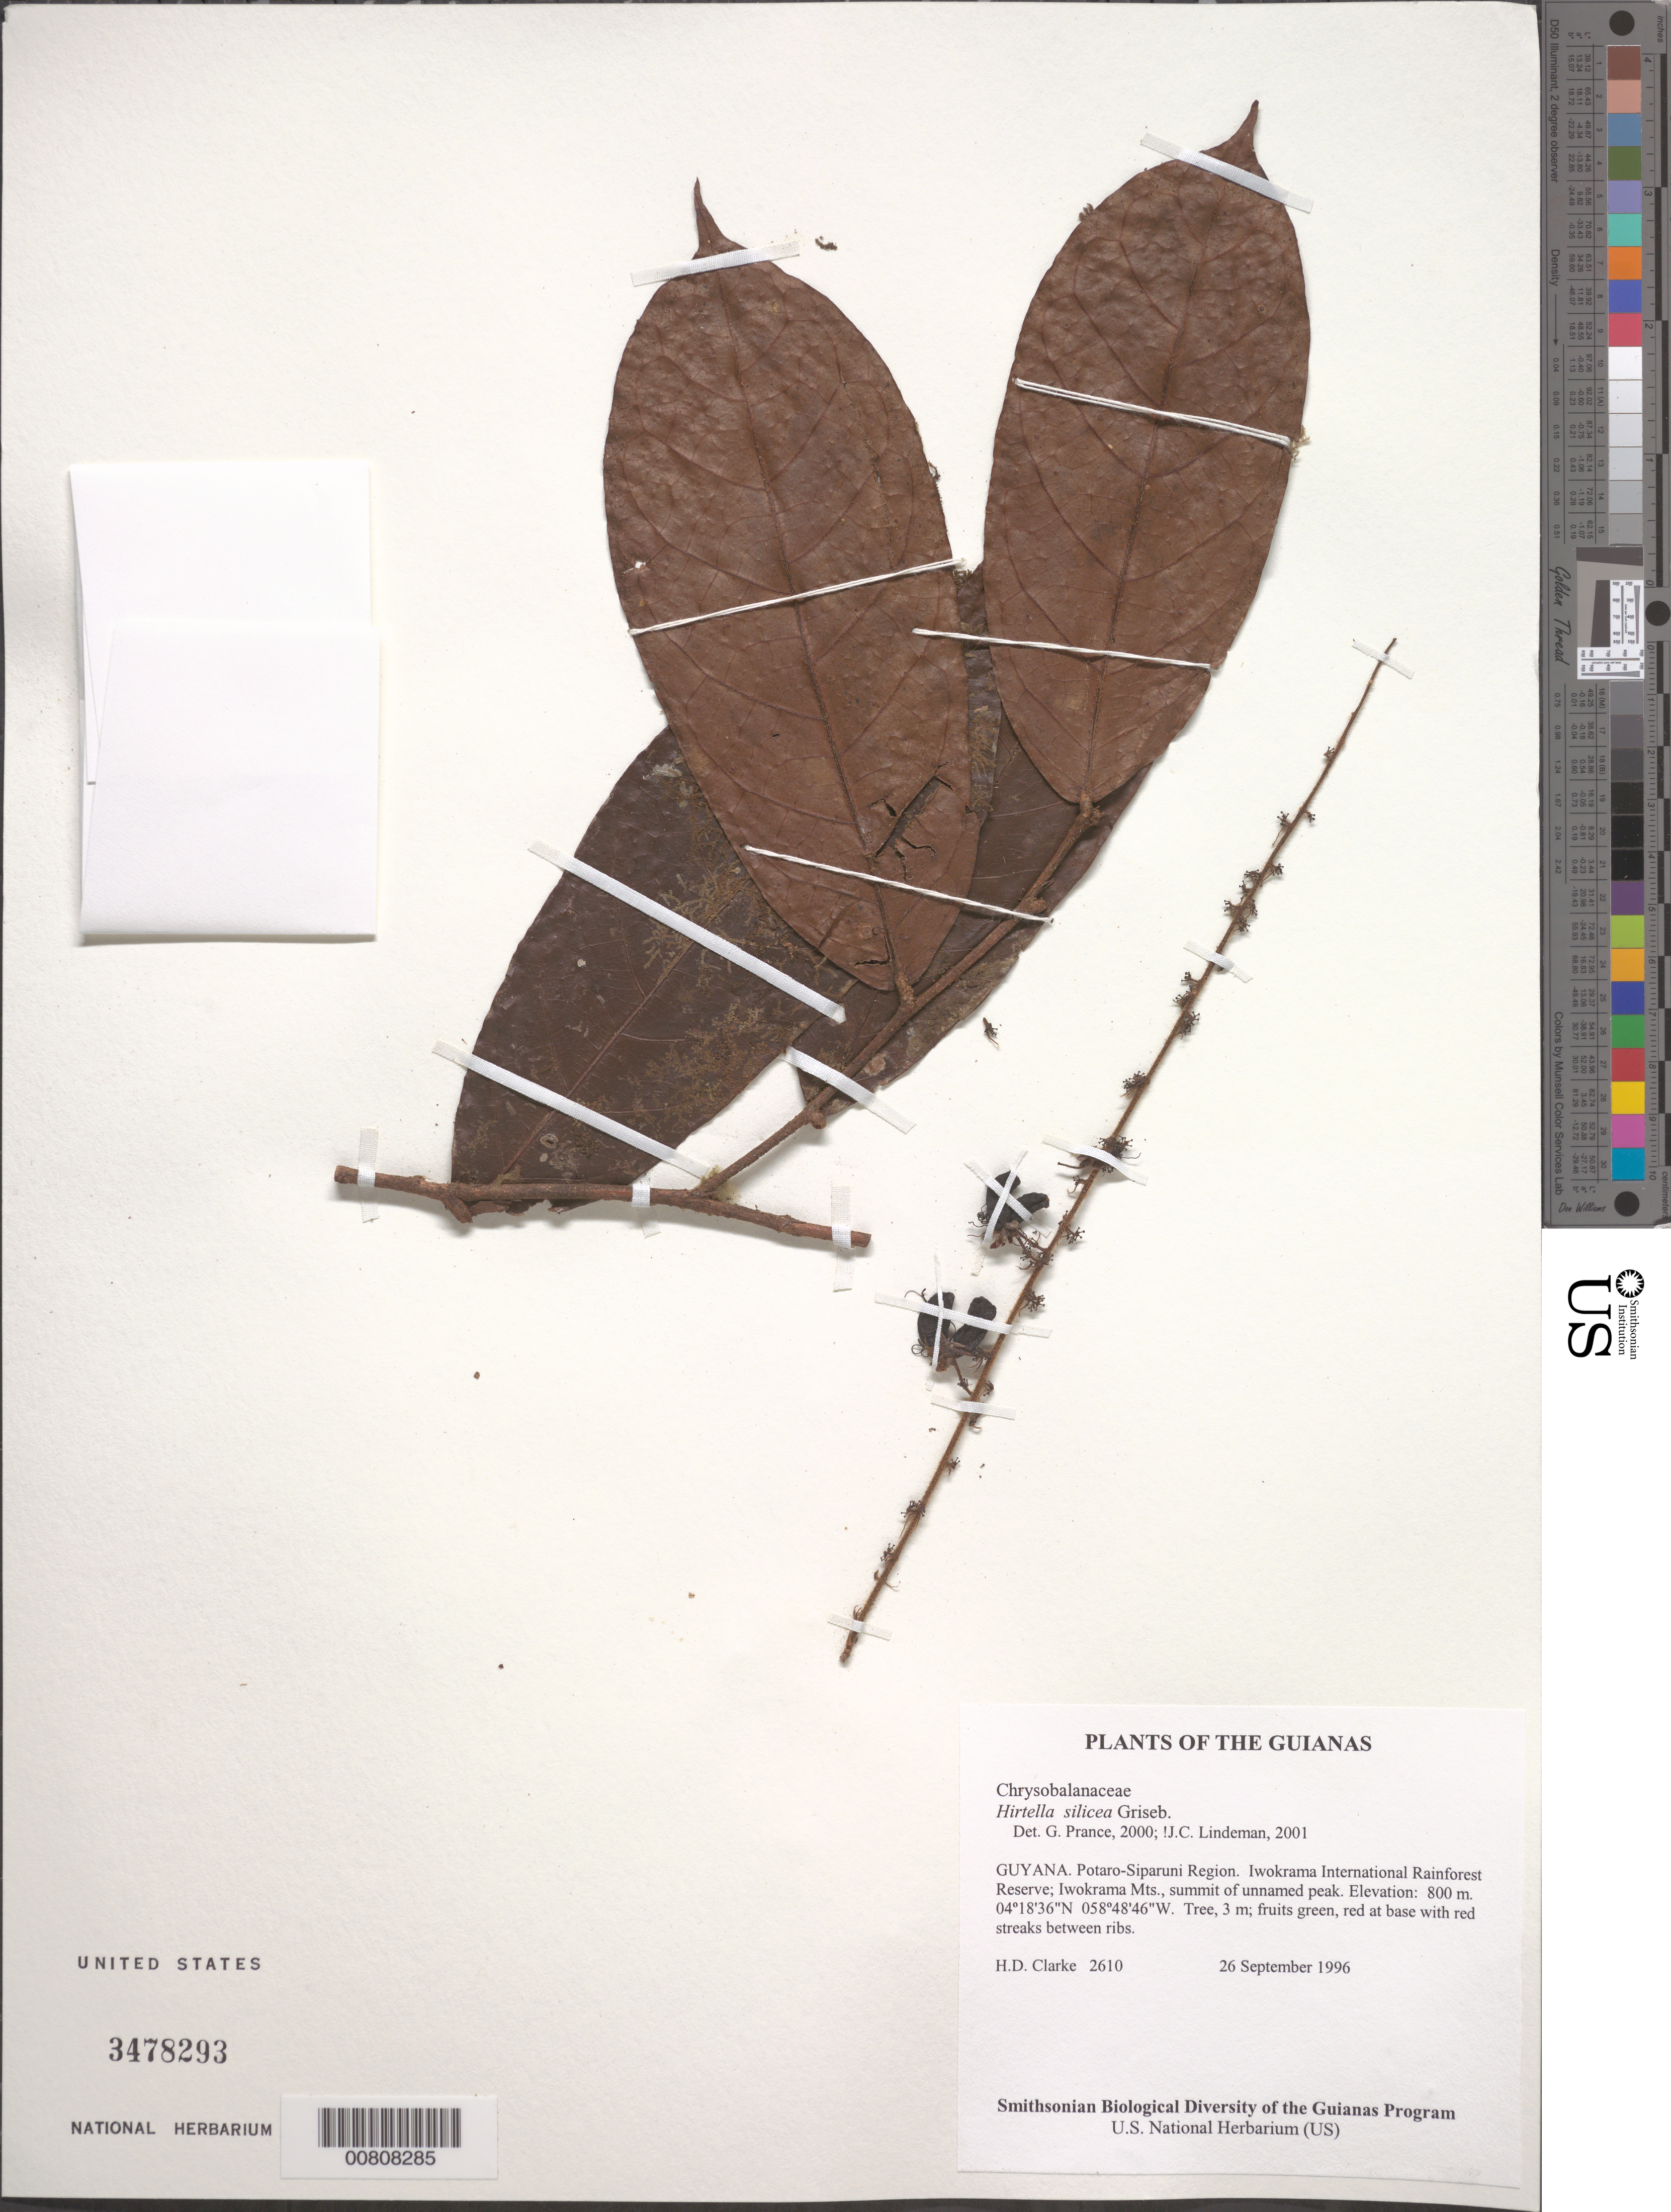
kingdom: Plantae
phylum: Tracheophyta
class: Magnoliopsida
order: Malpighiales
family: Chrysobalanaceae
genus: Hirtella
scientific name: Hirtella silicea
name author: Griseb.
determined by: Lindeman, J. C.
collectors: H. D. Clarke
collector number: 2610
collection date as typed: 26 September 1996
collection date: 1996-09-26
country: Guyana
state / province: Potaro-Siparuni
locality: Iwokrama International Rainforest Reserve; Iwokrama Mts., summit of unnamed peak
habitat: Dense forest on brown sand, with Aspidosperma, Moronobea & Scheelea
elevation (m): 800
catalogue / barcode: US 3478293